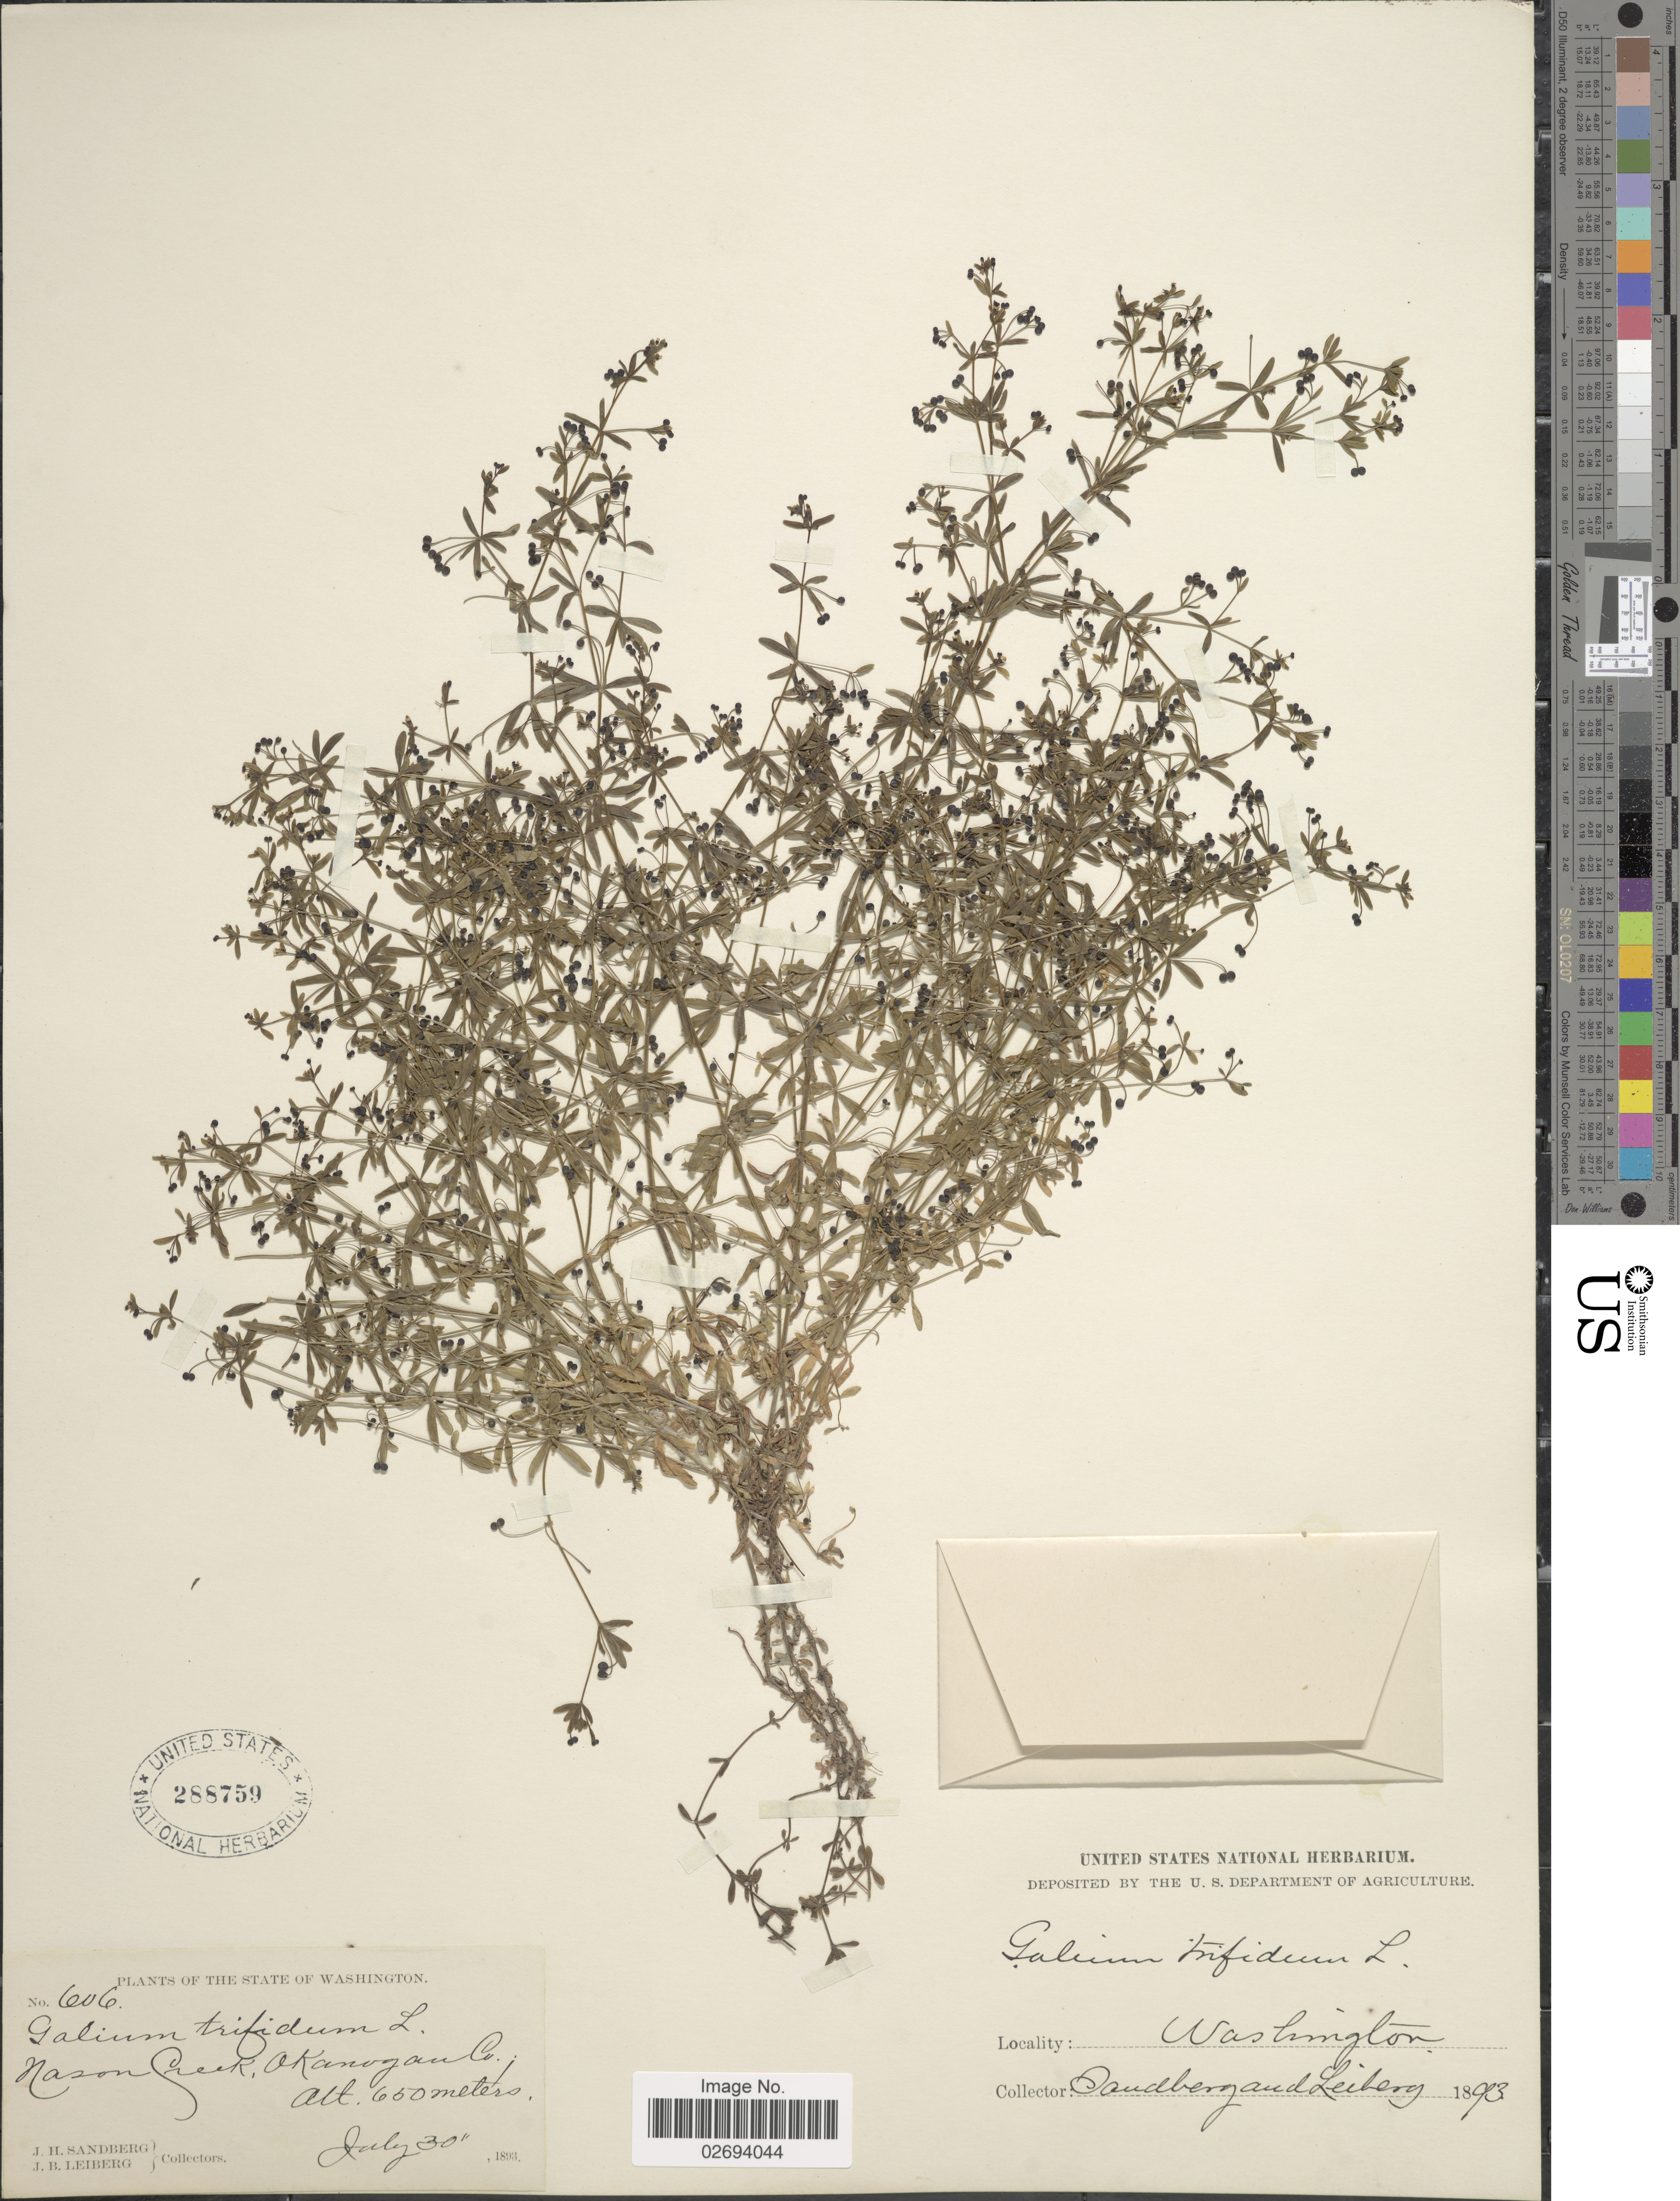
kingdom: Plantae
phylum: Tracheophyta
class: Magnoliopsida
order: Gentianales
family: Rubiaceae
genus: Galium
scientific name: Galium trifidum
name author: L.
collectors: J. H. Sandberg & J. B. Leiberg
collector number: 606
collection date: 1893-07-30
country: United States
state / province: Washington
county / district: Okanogan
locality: Nason Creek, Okanogan Co.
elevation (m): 650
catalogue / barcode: US 288759